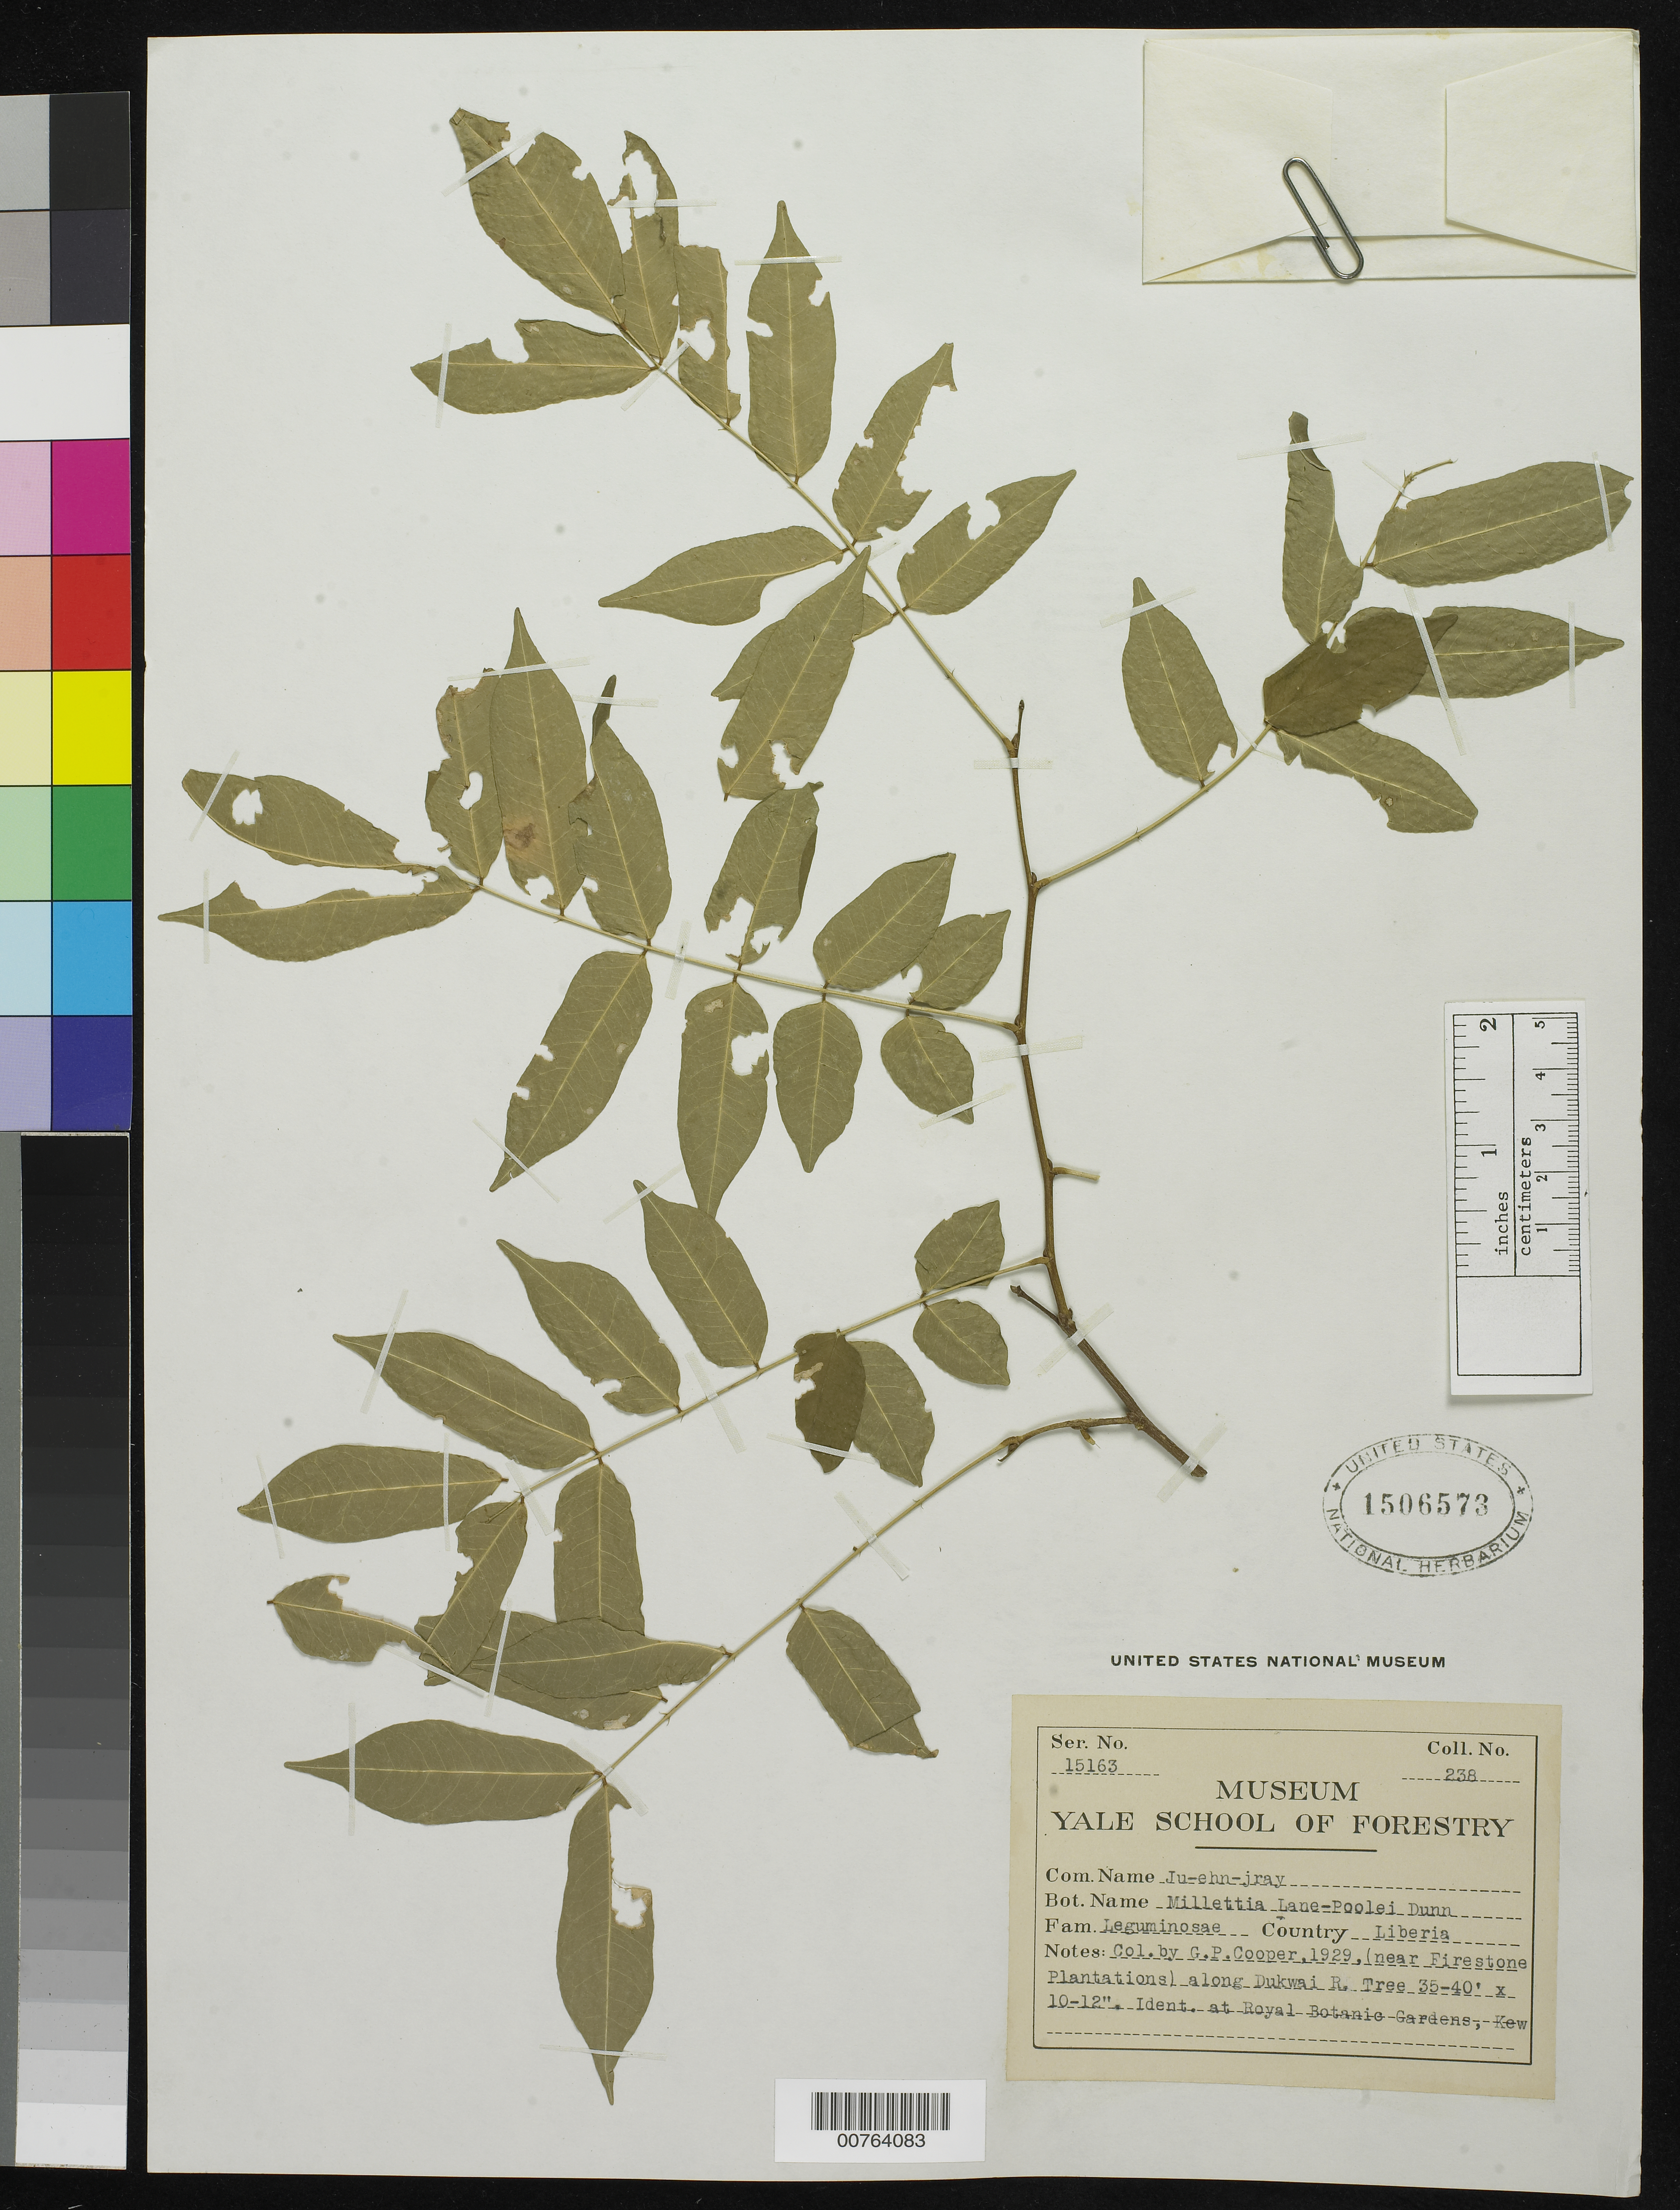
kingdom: Plantae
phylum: Tracheophyta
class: Magnoliopsida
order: Fabales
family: Fabaceae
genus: Millettia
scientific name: Millettia lane-poolei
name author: Dunn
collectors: G. Cooper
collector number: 238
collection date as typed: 1929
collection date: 1929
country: Liberia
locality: (near Firestone Plantations) along Dukwai River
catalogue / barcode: US 1506573